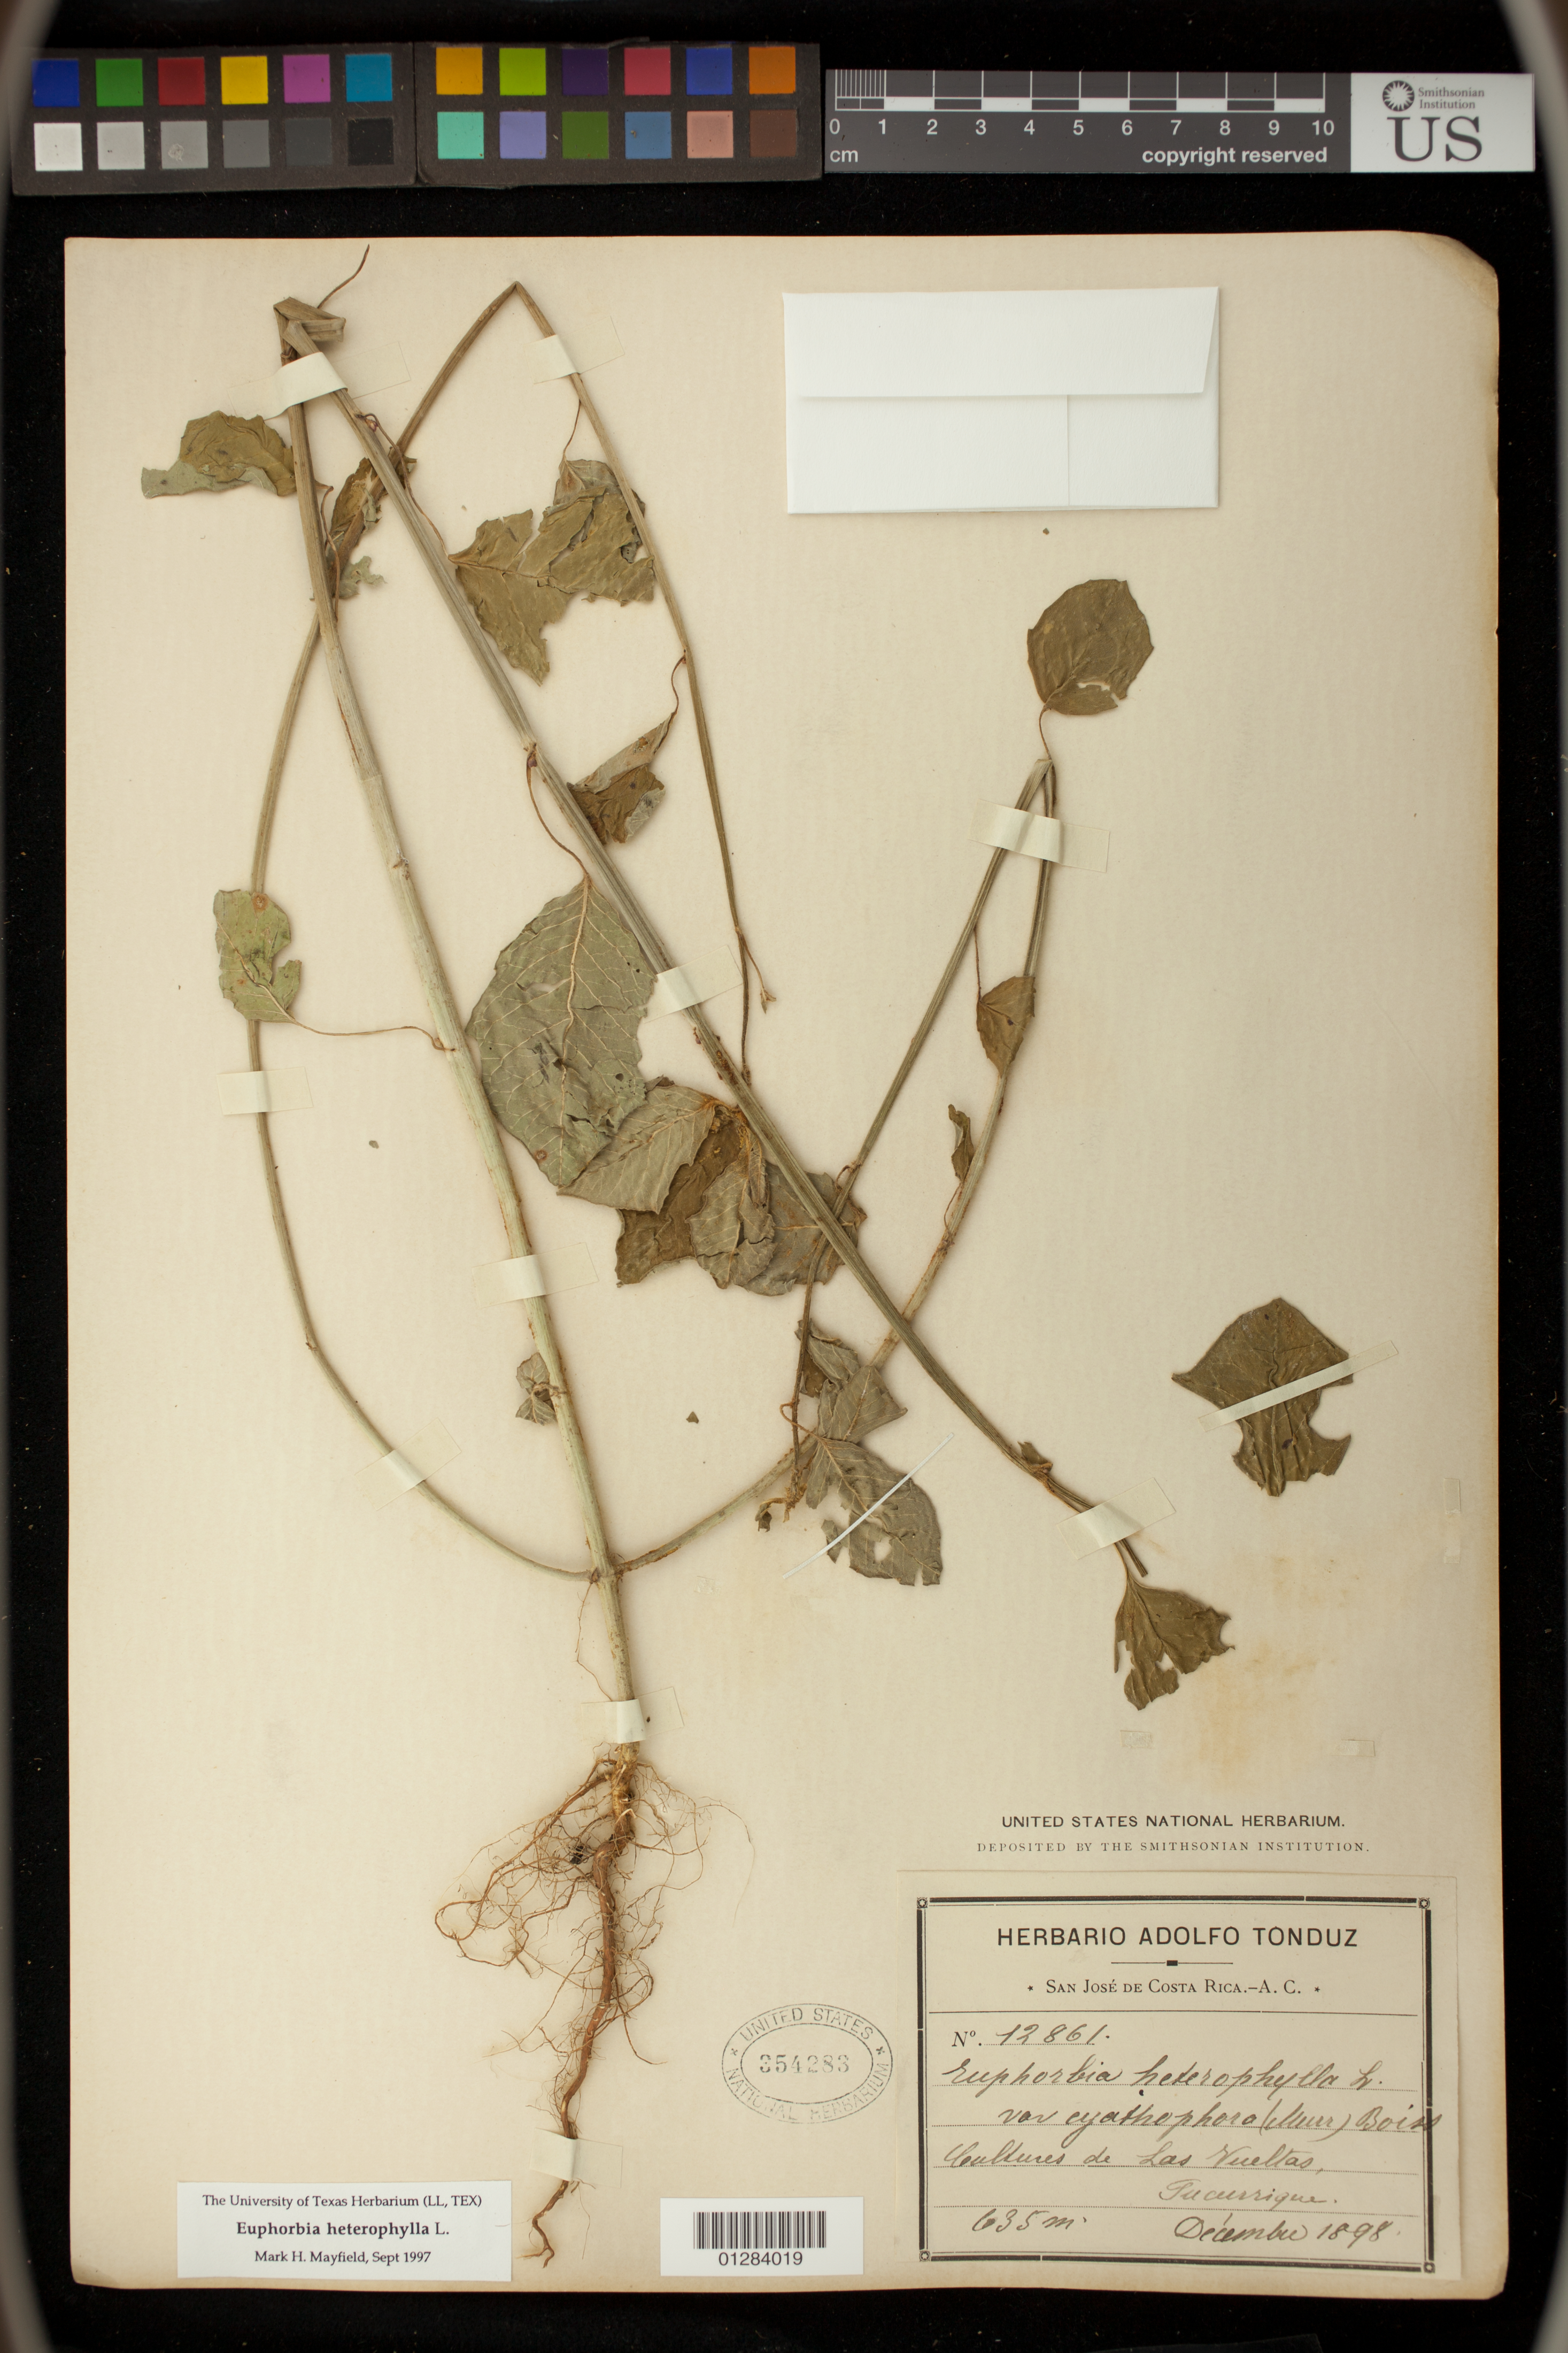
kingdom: Plantae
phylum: Tracheophyta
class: Magnoliopsida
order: Malpighiales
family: Euphorbiaceae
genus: Euphorbia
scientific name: Euphorbia heterophylla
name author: L.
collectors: ex herb. Tonduz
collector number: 12861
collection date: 1898-12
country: Costa Rica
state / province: Cartago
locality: Cultures de Las Vueltas, Tucurrique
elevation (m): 635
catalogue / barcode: US 354283